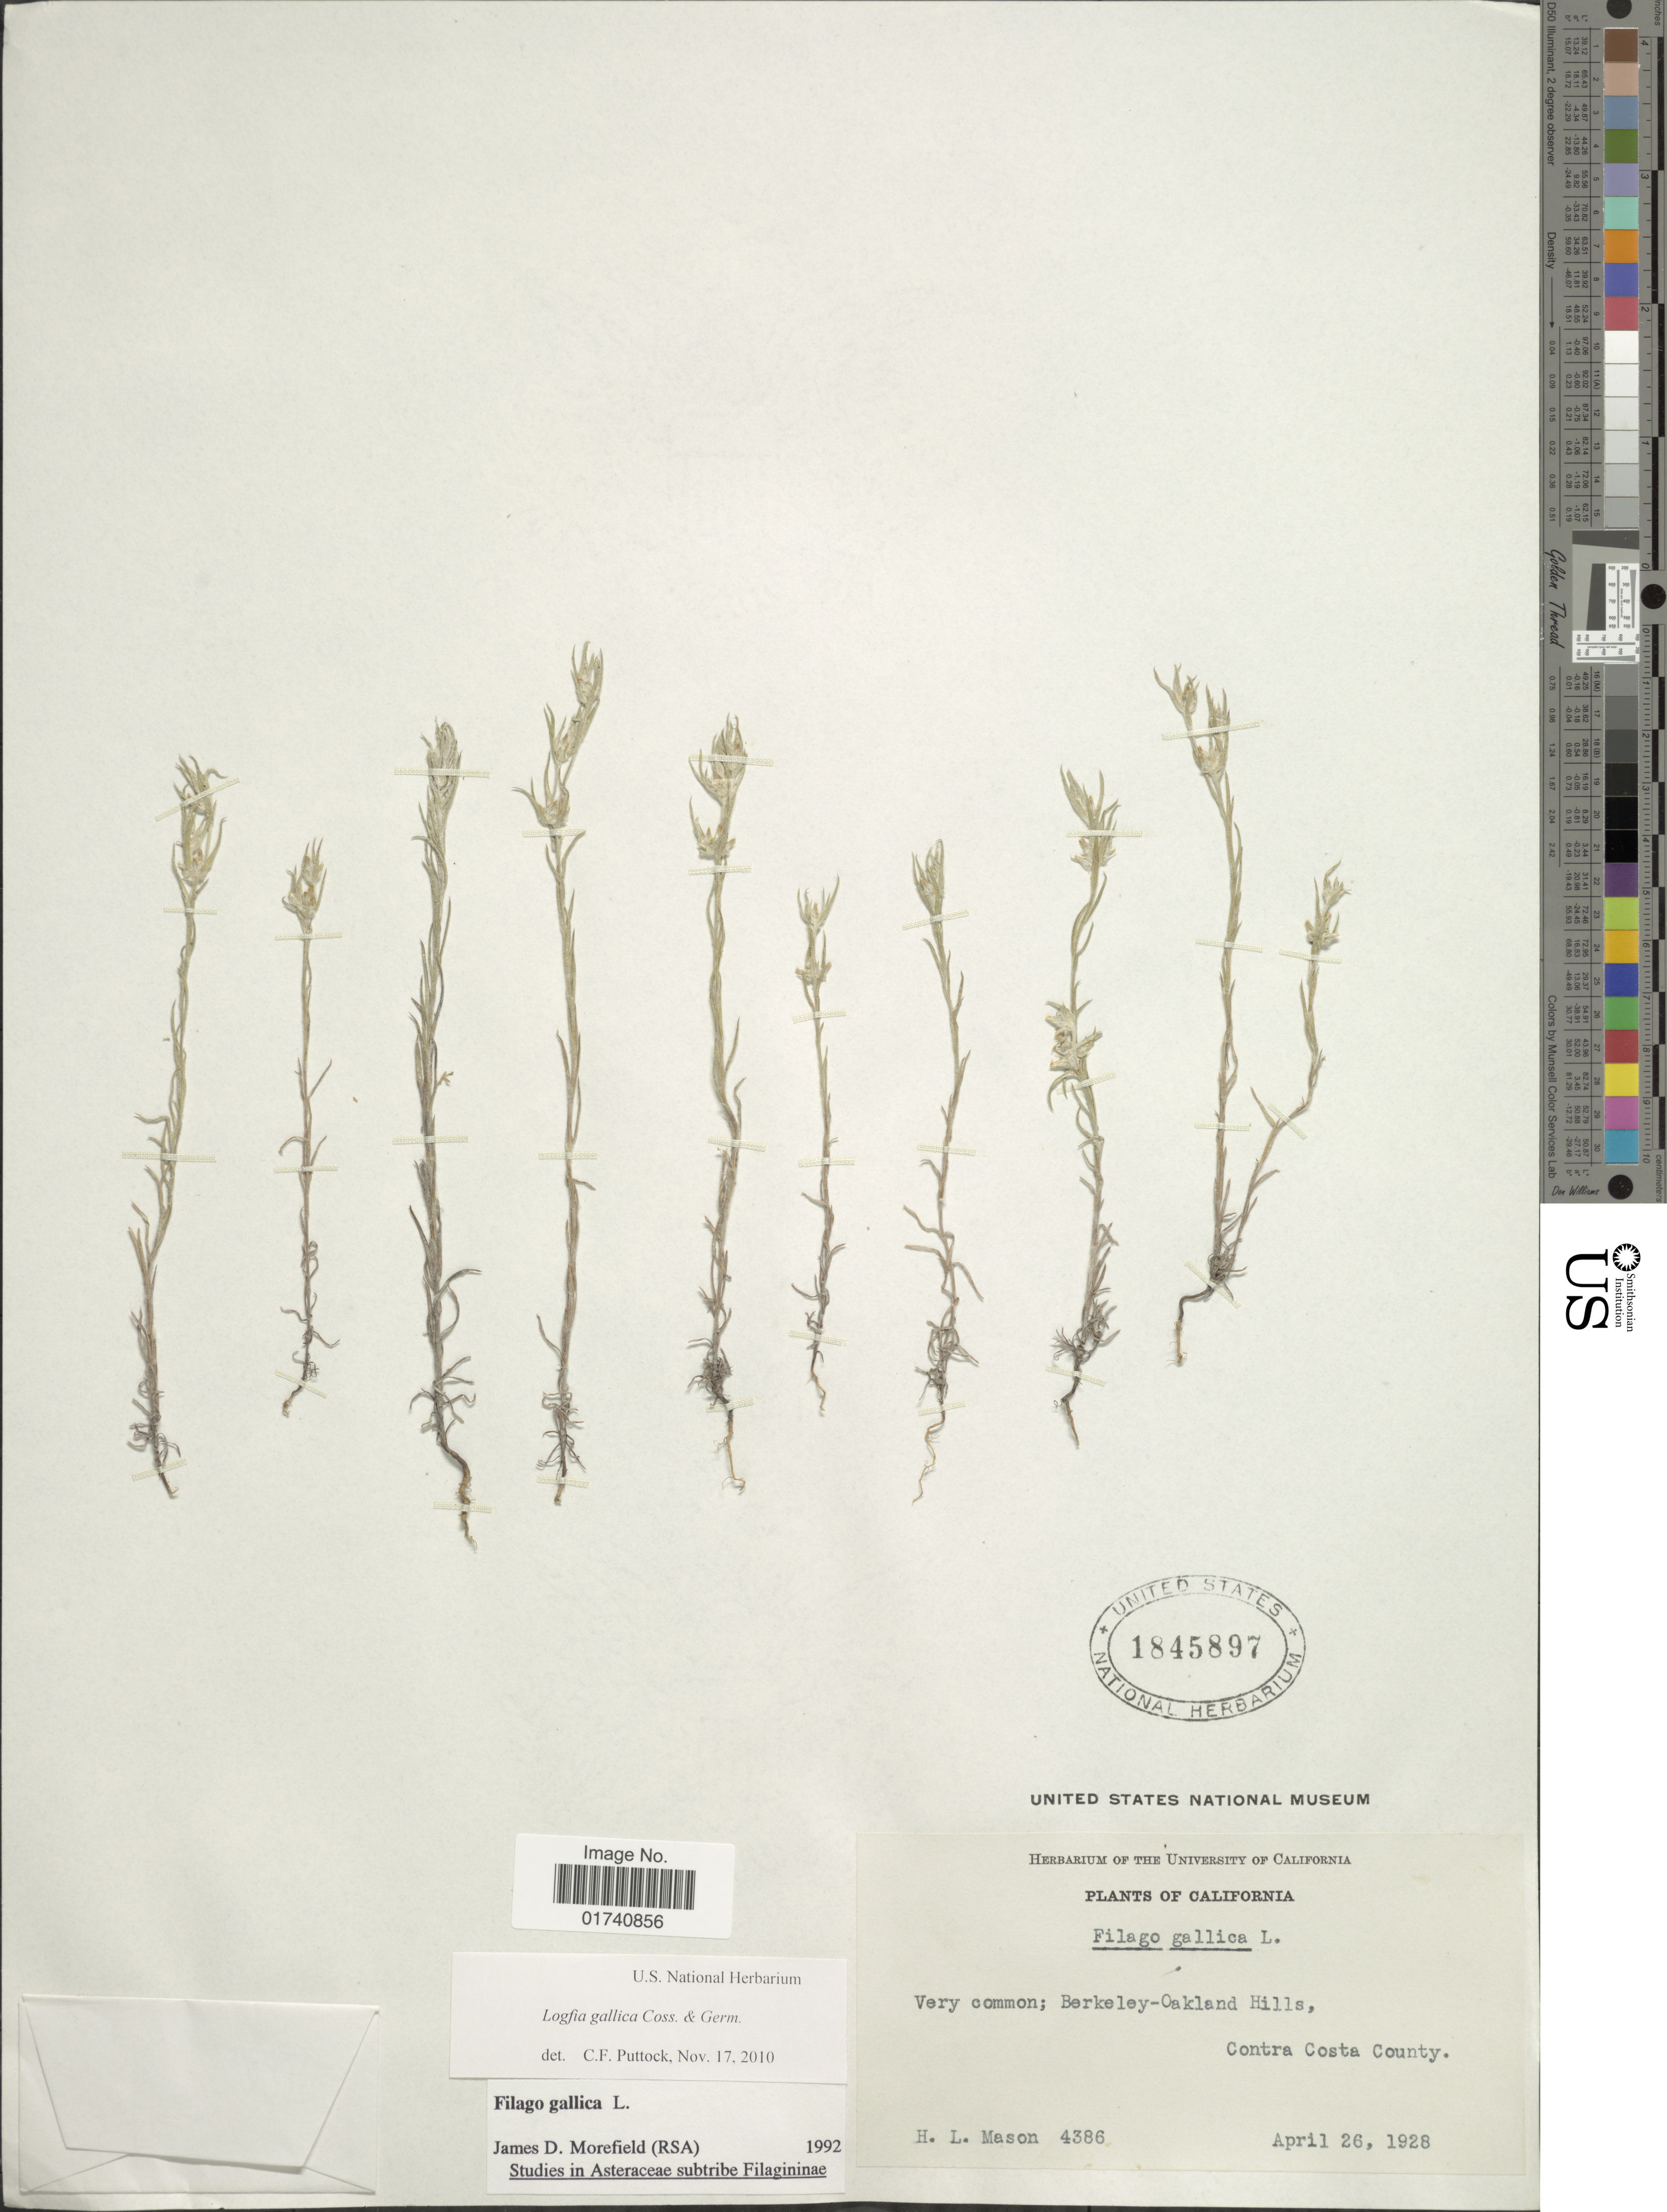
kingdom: Plantae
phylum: Tracheophyta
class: Magnoliopsida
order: Asterales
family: Asteraceae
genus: Logfia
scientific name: Logfia gallica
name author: (L.) Coss. & Germ.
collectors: H. L. Mason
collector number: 4386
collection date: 1928-04-26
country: United States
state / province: California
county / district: Contra Costa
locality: Berkeley-Oakland Hills, Contra Costa County.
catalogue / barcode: US 1845897